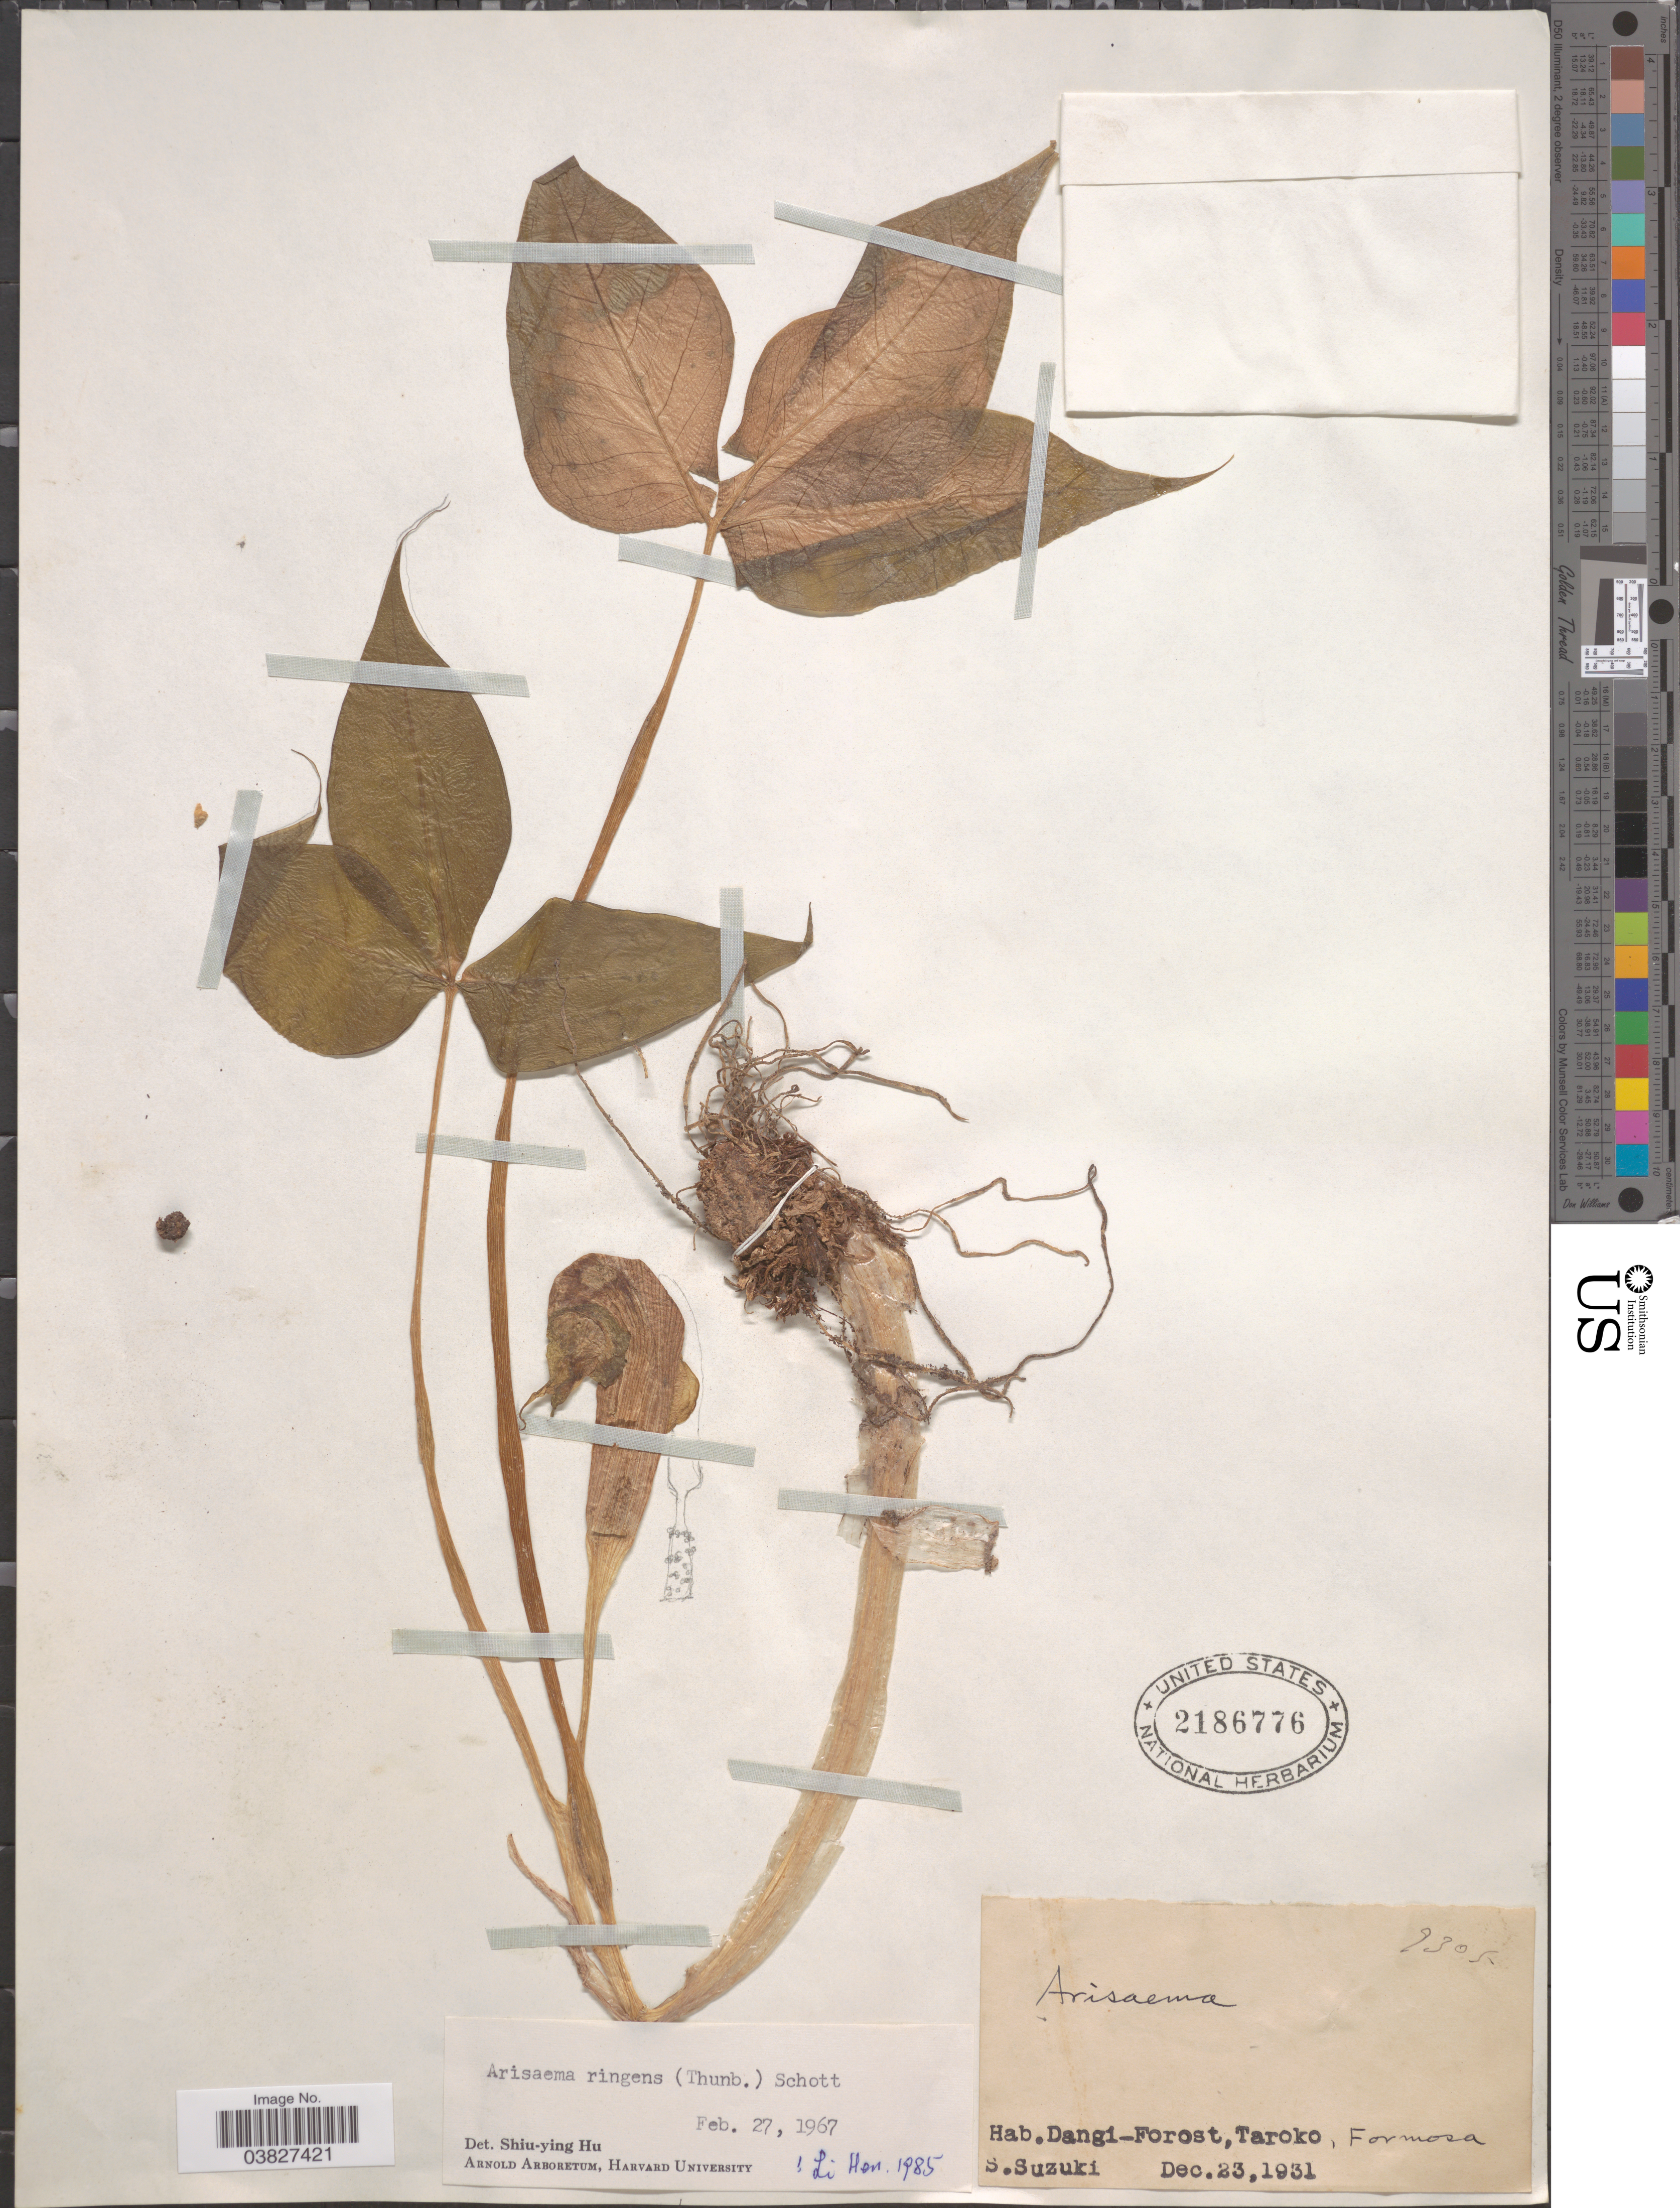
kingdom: Plantae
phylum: Tracheophyta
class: Liliopsida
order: Alismatales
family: Araceae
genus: Arisaema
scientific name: Arisaema ringens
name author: (Thunb.) Schott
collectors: S. Suzuki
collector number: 7305*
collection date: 1931-12-23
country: Taiwan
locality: Dangi-Forost, Taroko, Formosa.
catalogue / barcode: US 2186776